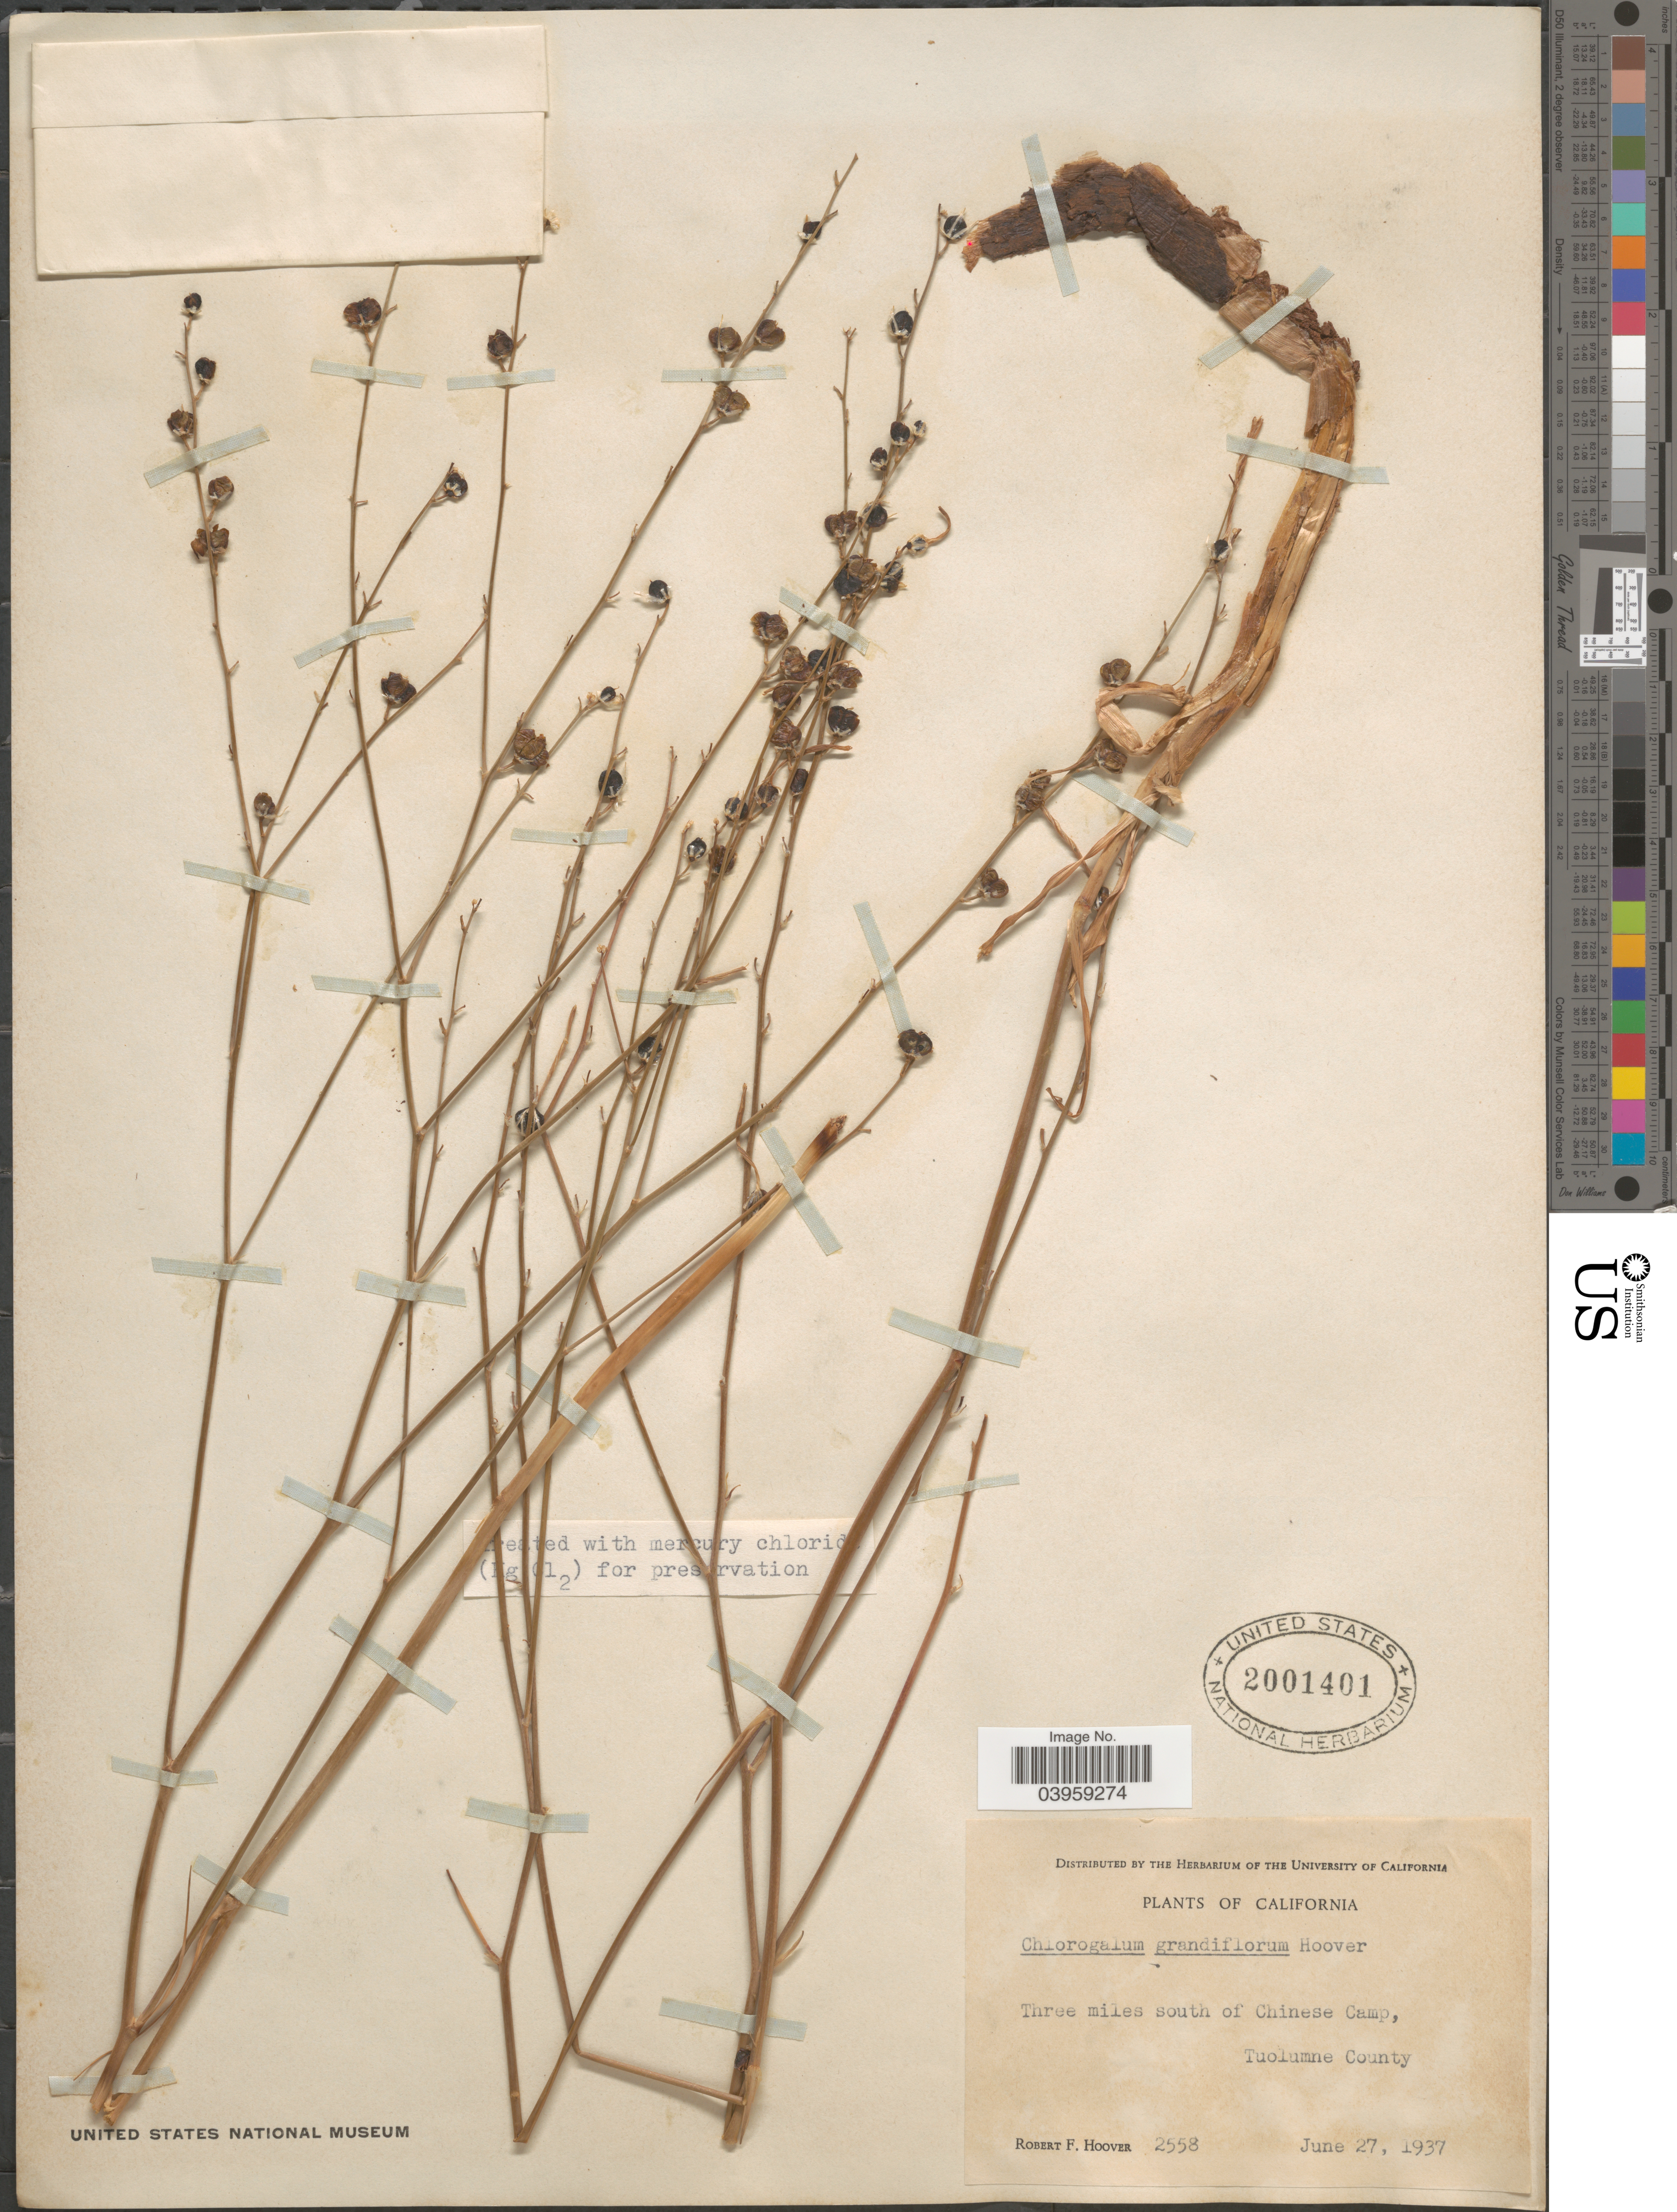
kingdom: Plantae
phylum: Tracheophyta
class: Liliopsida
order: Asparagales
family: Asparagaceae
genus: Chlorogalum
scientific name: Chlorogalum grandiflorum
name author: Hoover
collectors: R. F. Hoover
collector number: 2558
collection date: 1937-06-27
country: United States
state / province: California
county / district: Tuolumne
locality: Three miles south of Chinese Camp, Tuolumne County.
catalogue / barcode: US 2001401